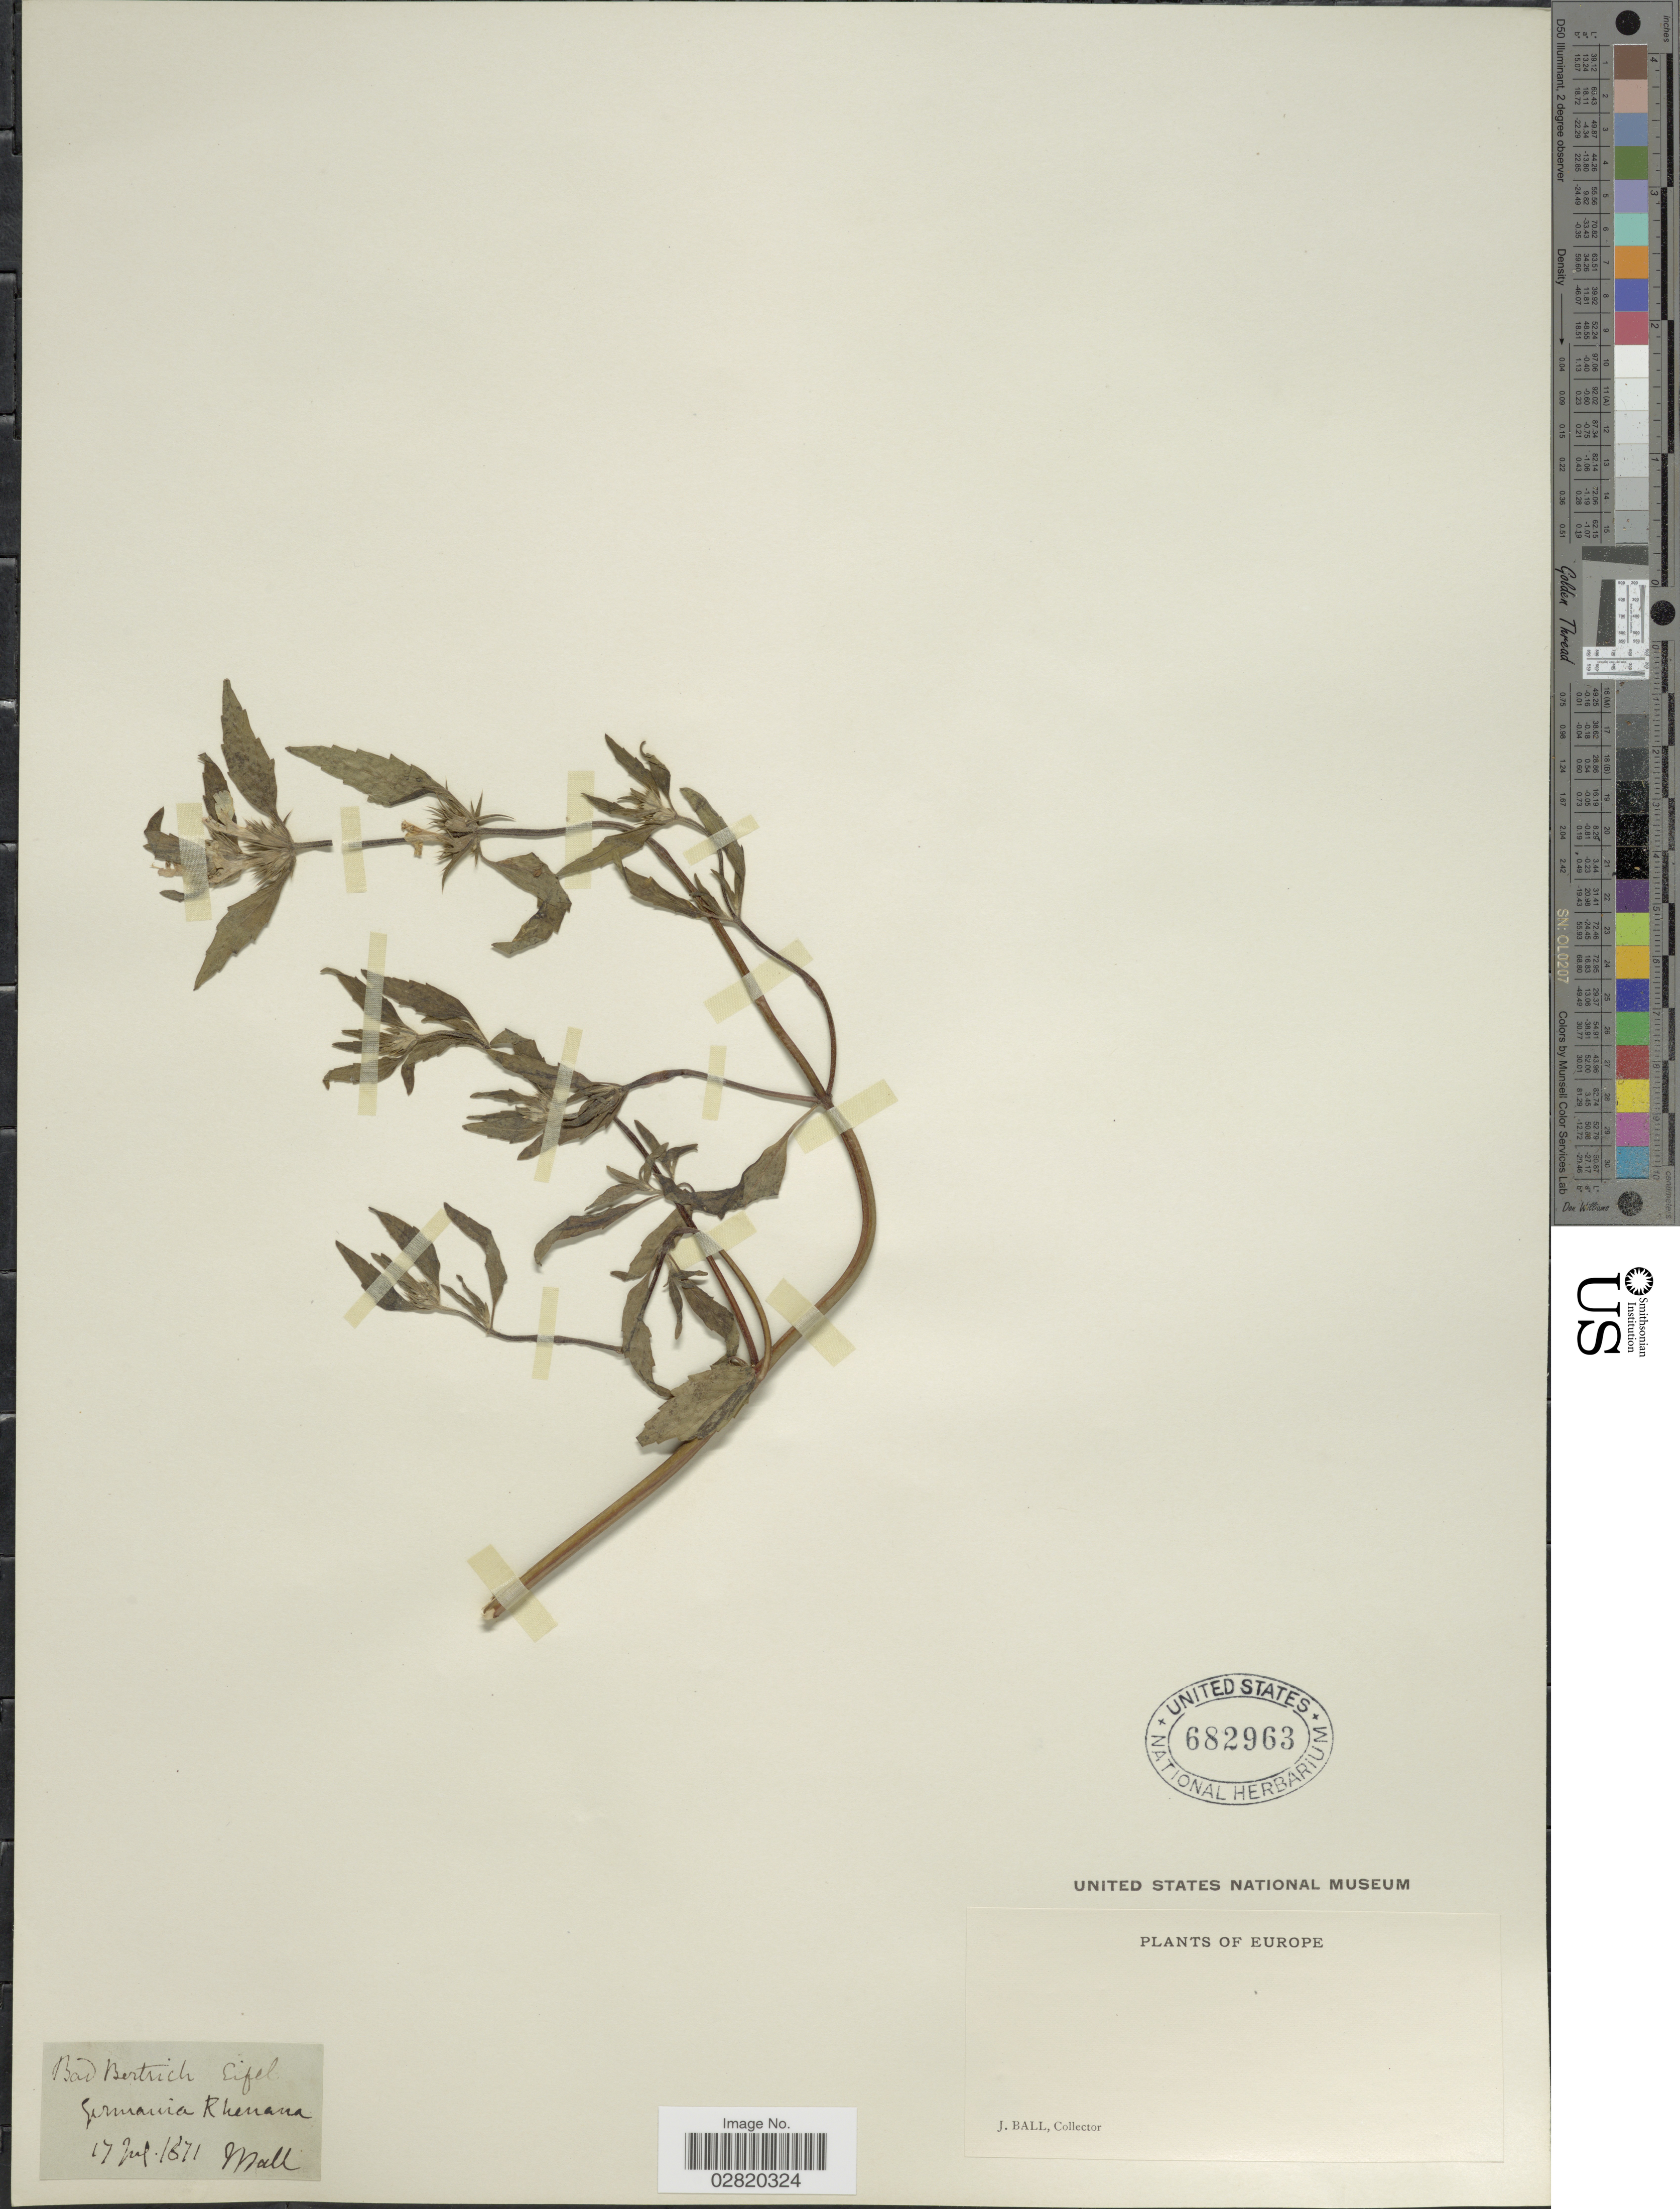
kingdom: Plantae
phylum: Tracheophyta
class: Magnoliopsida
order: Lamiales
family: Lamiaceae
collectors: J. Ball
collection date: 1871-07-17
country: Germany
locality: Bad Bertrich Eifel. Germania Rhenana. Europe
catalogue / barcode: US 682963